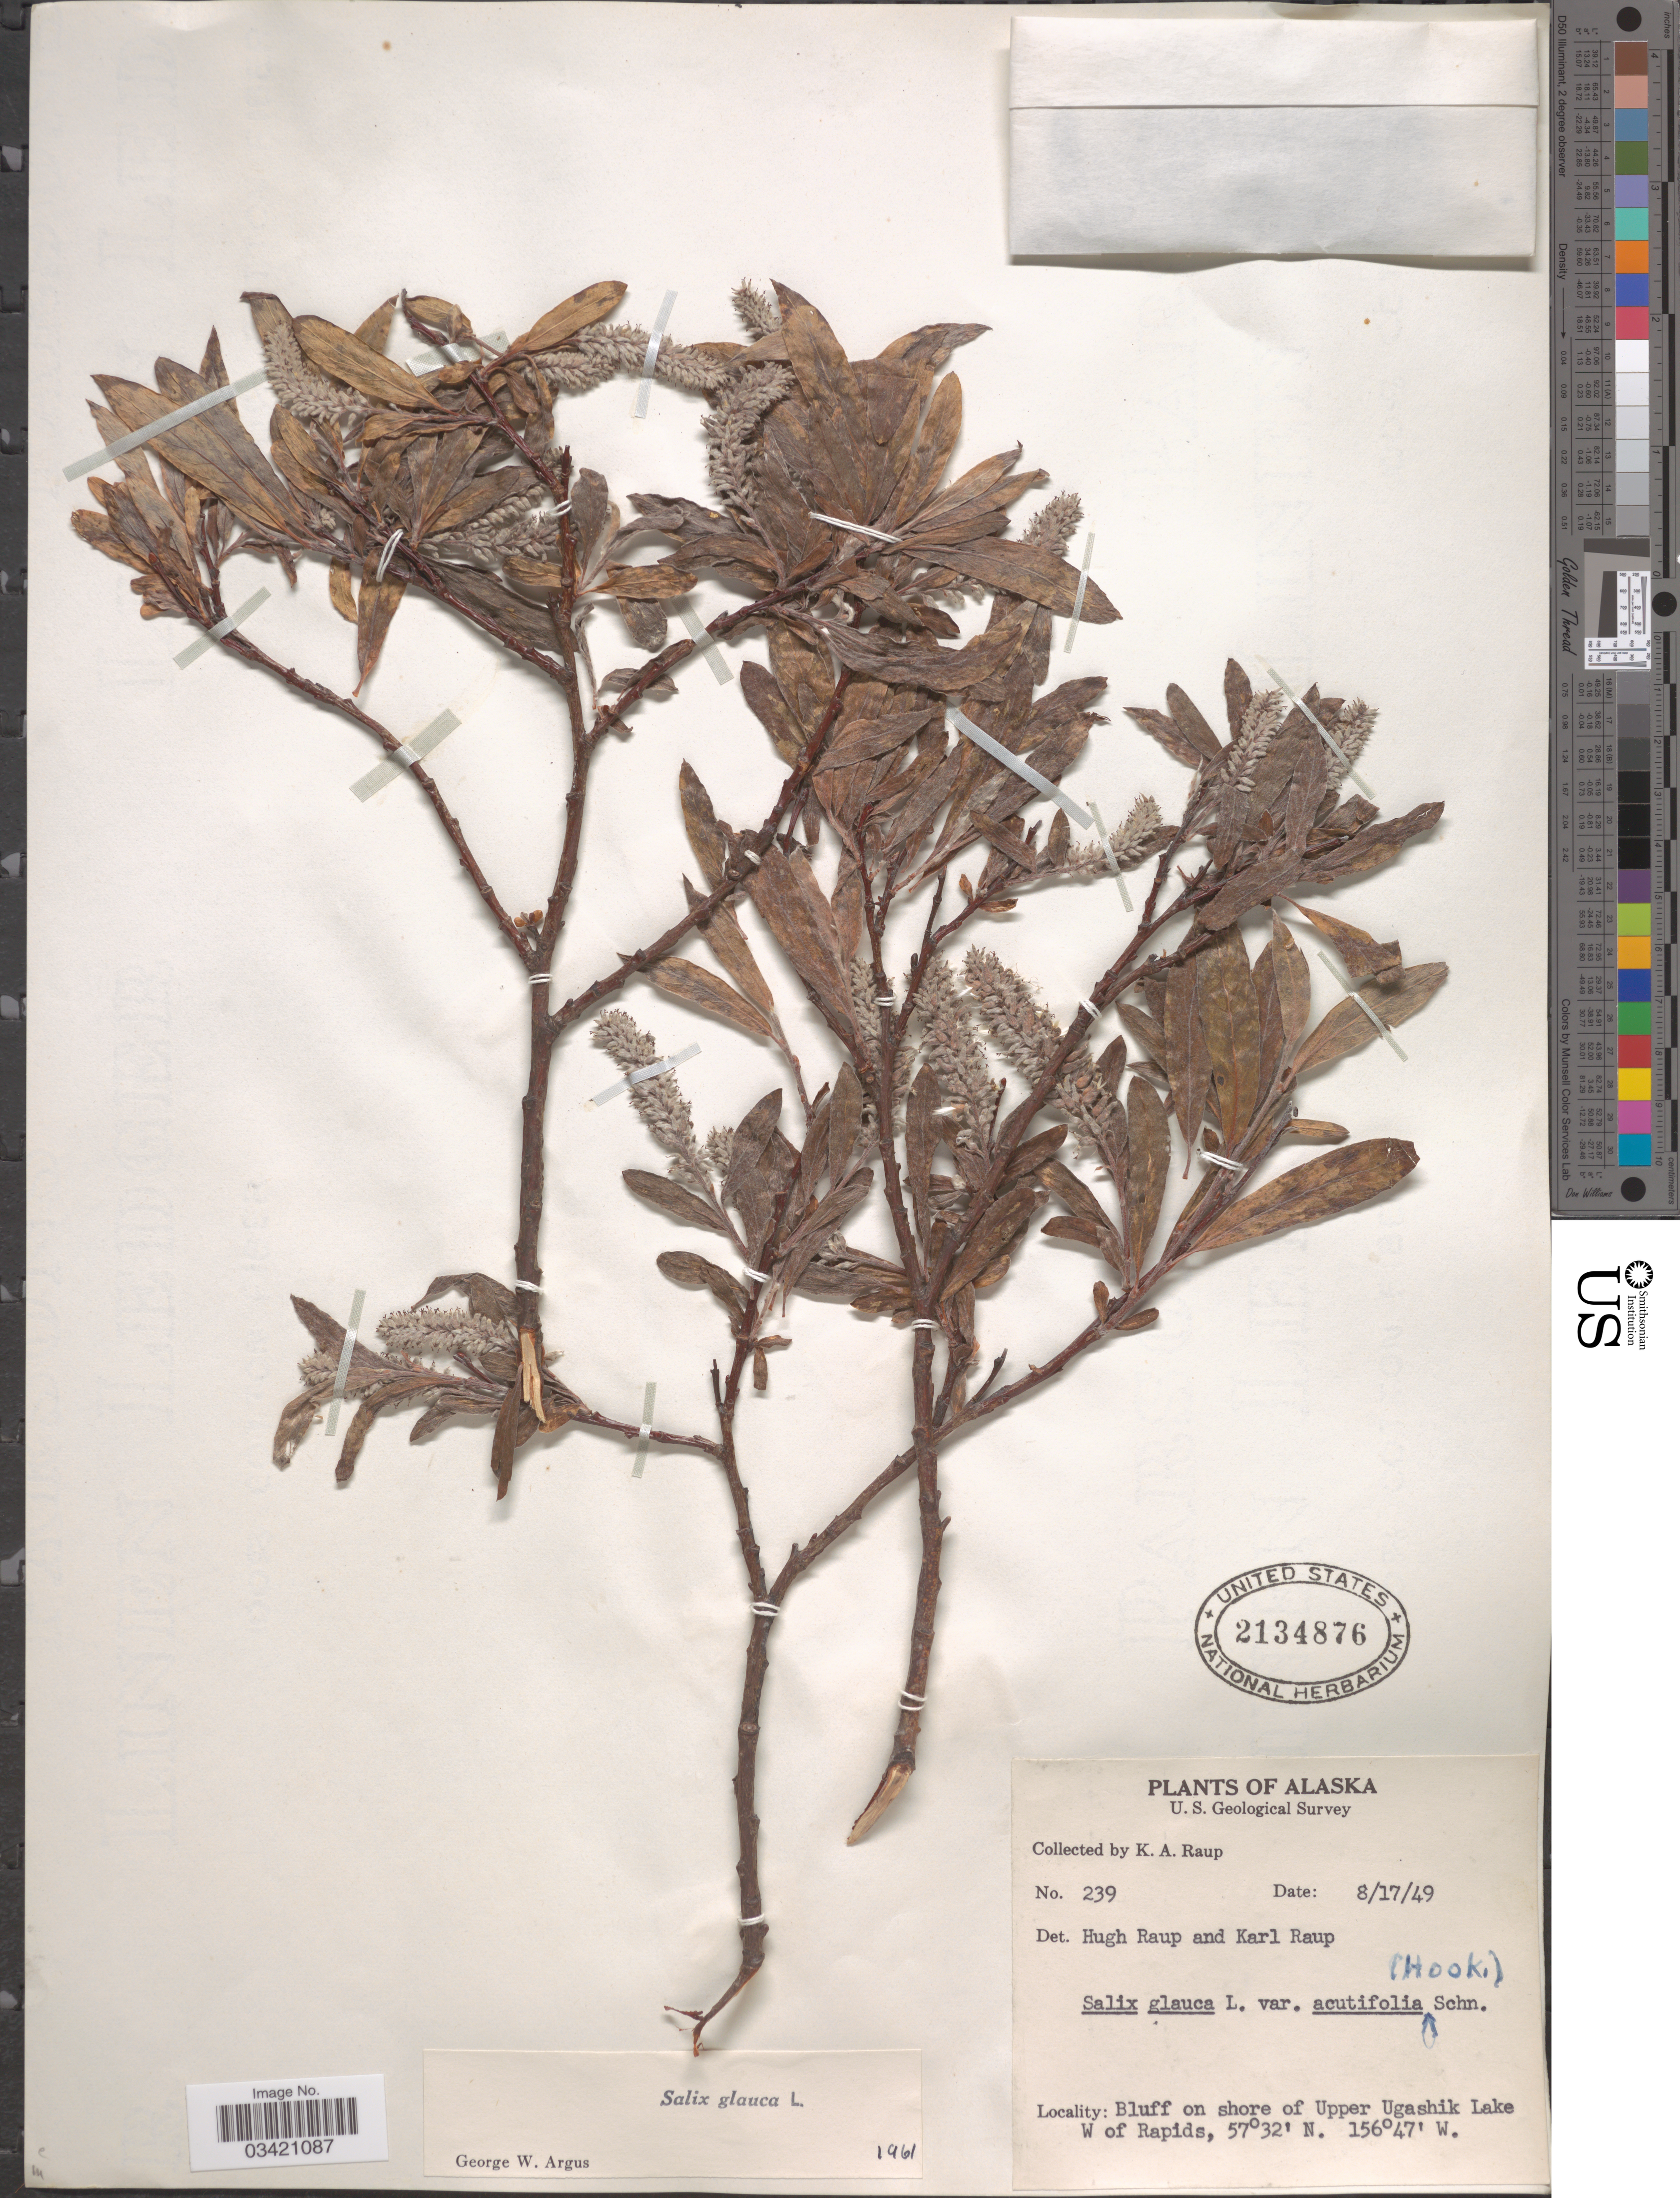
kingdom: Plantae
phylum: Tracheophyta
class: Magnoliopsida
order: Malpighiales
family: Salicaceae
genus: Salix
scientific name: Salix glauca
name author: L.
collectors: K. Raup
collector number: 239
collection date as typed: Transcribed d/m/y: 17/8/49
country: United States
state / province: Alaska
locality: Bluff on shore of Upper Ugashik Lake W of Rapids.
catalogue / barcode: US 2134876